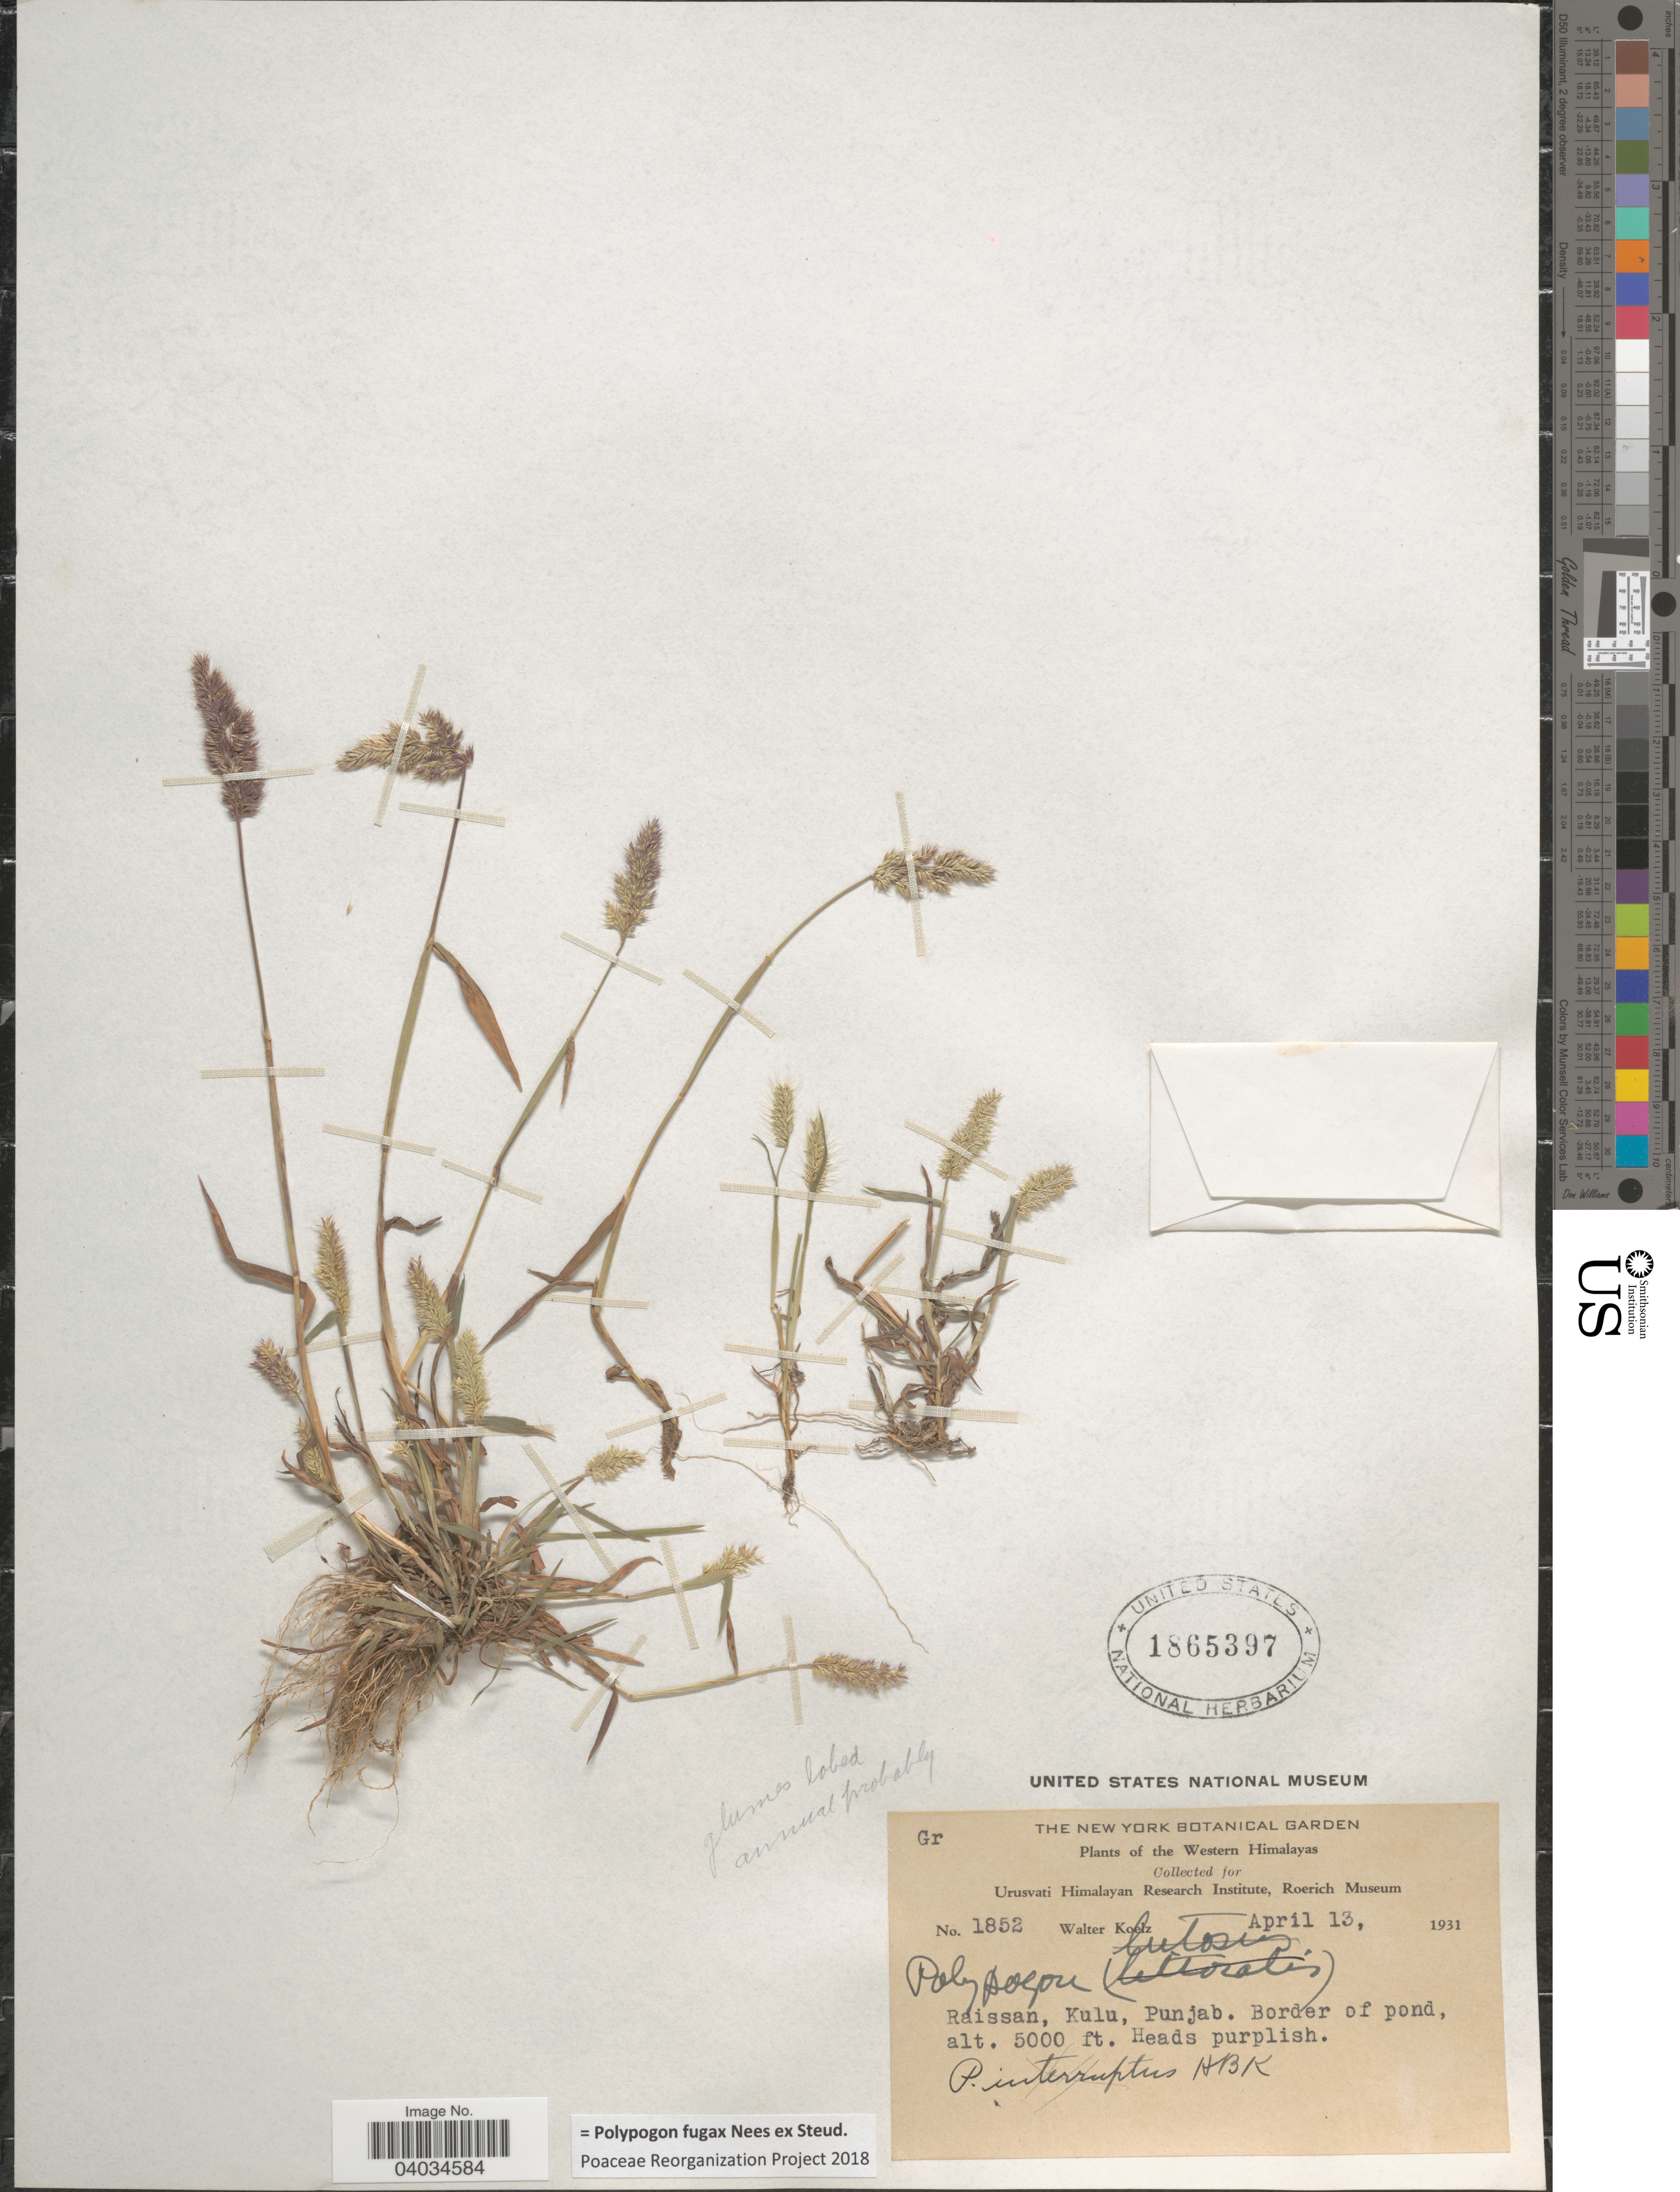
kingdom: Plantae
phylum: Tracheophyta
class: Liliopsida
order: Poales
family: Poaceae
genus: Polypogon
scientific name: Polypogon fugax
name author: Nees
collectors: W. N. Koelz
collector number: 1852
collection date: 1931-04-13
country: India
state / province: Punjab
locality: Western Himalayas. Raissan, Kulu. Border of pond.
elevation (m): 1524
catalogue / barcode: US 1865397